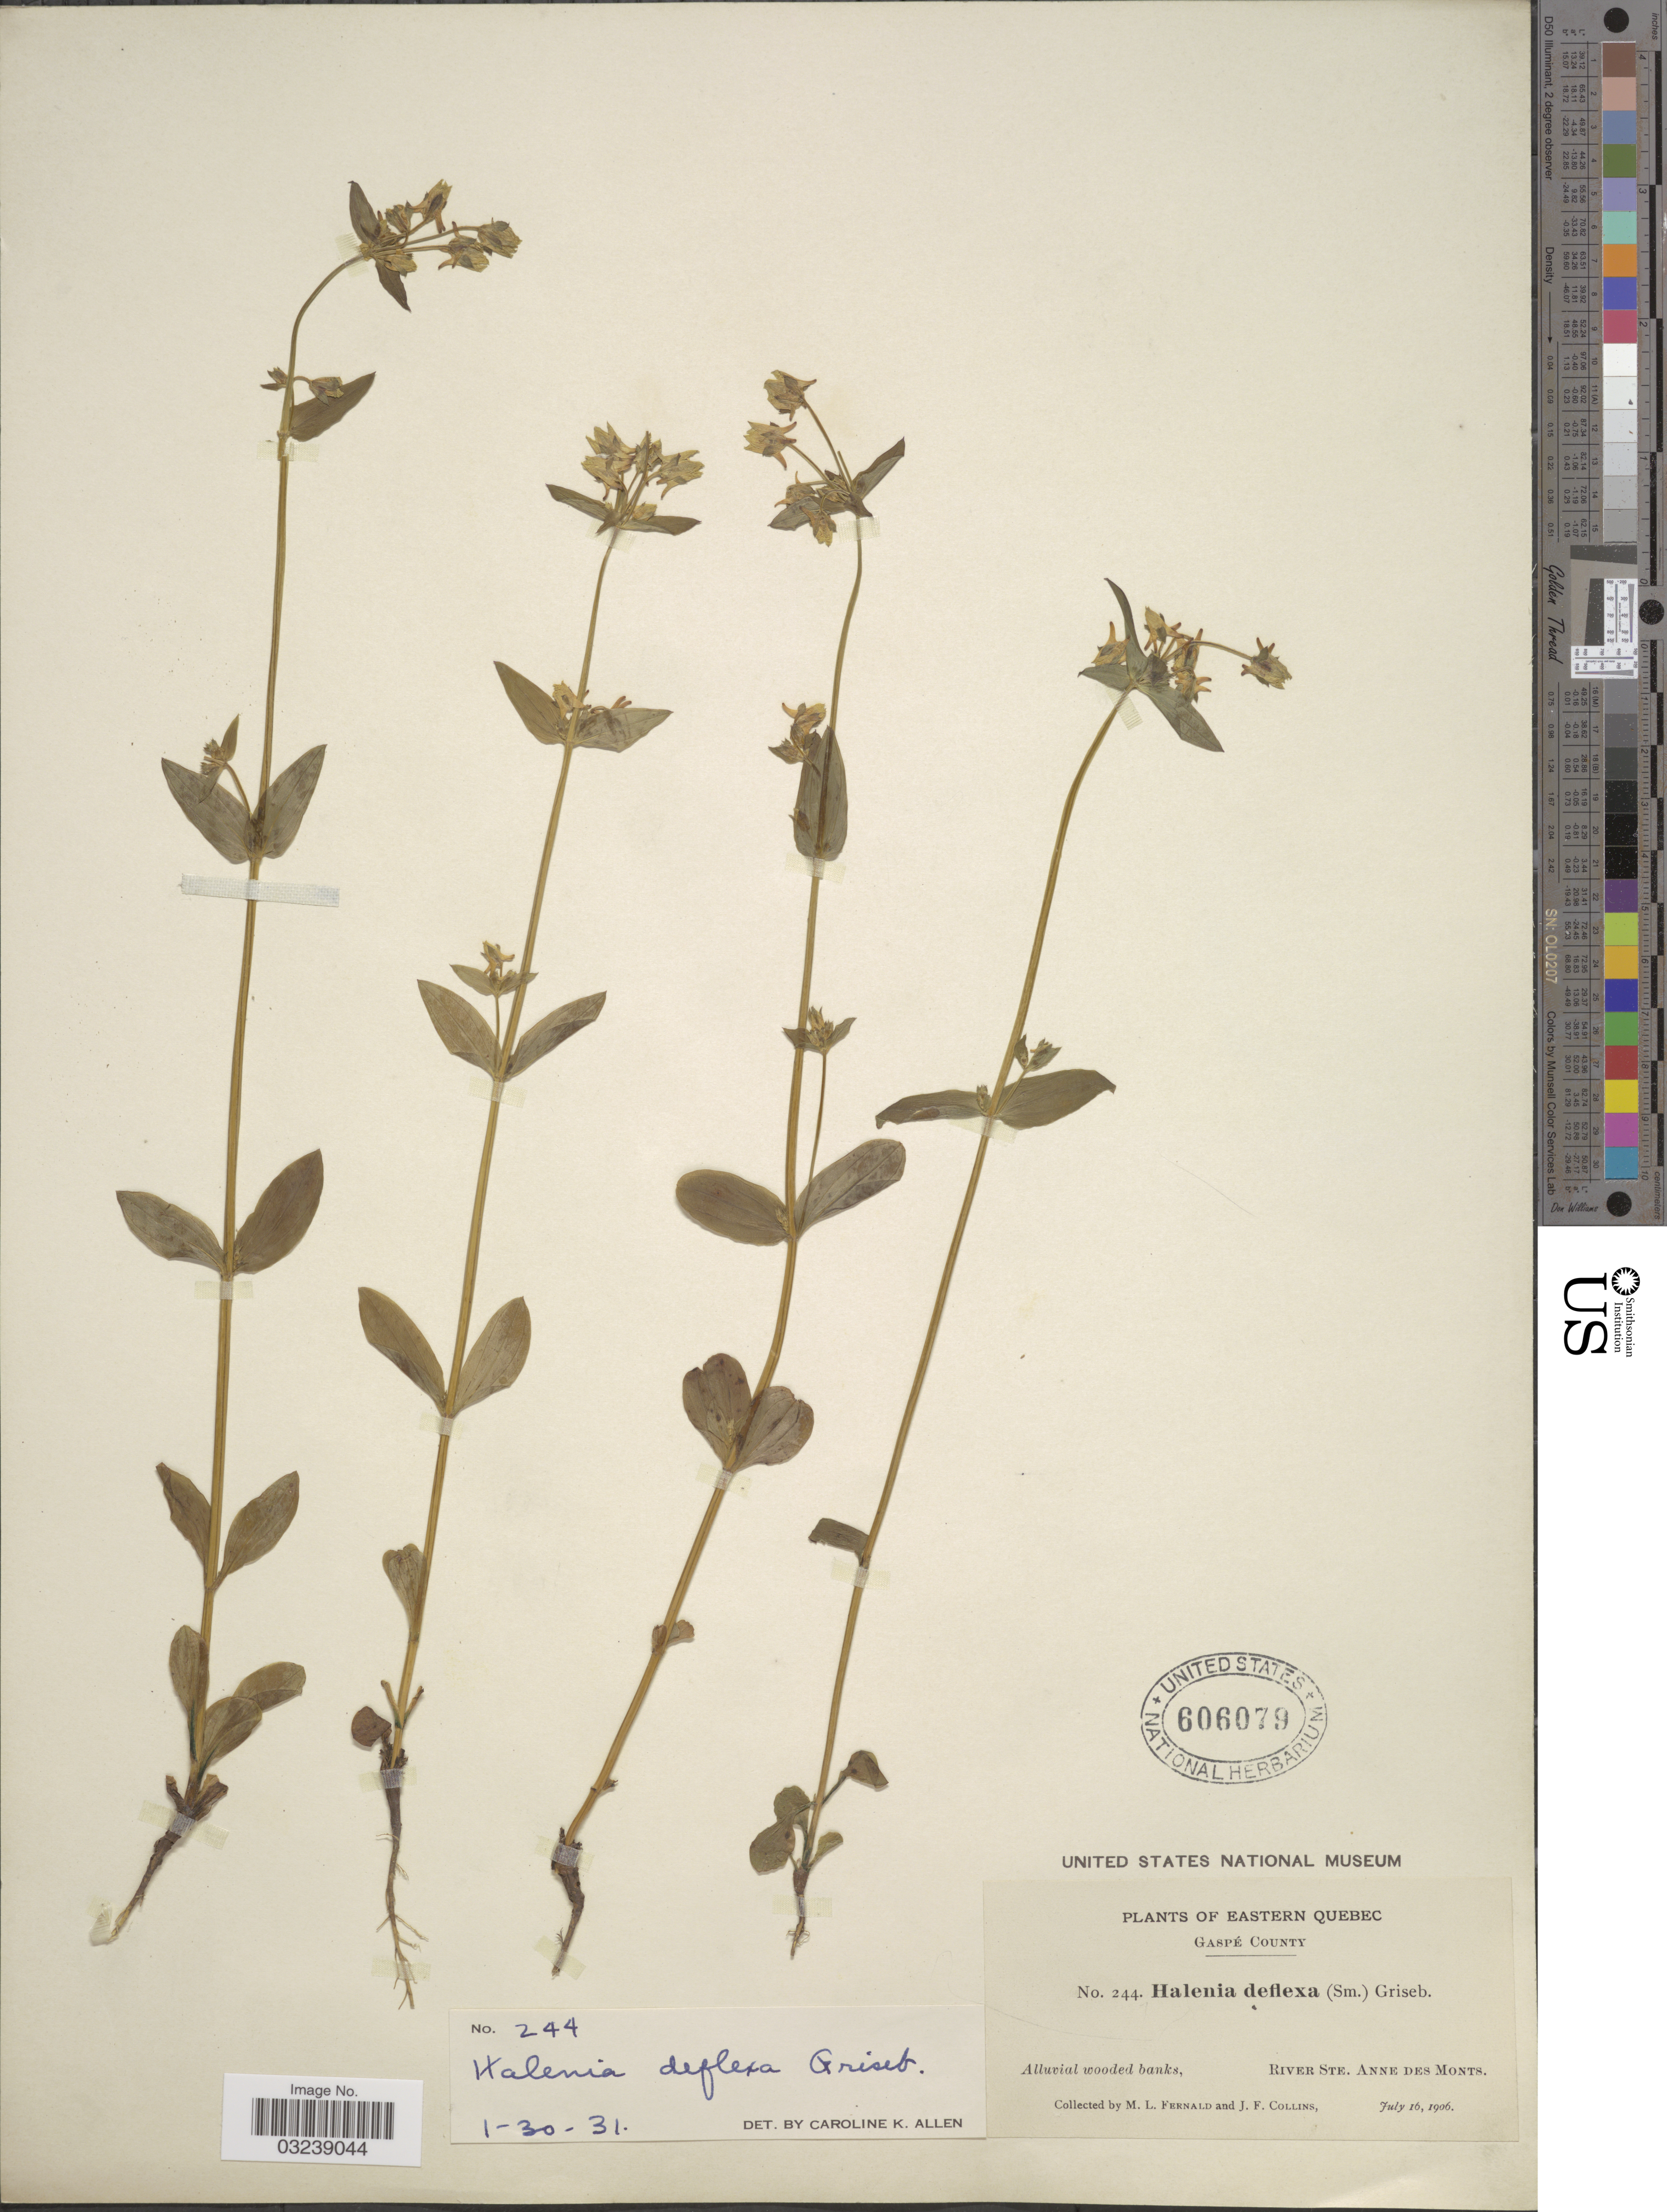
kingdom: Plantae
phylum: Tracheophyta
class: Magnoliopsida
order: Gentianales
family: Gentianaceae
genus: Halenia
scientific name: Halenia deflexa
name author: (Sm.) Griseb.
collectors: M. L. Fernald & J. Collins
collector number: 244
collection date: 1906-07-16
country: Canada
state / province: Quebec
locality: Eastern Quebec. Gaspé County. River Ste. Anne des Monts.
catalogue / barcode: US 606079